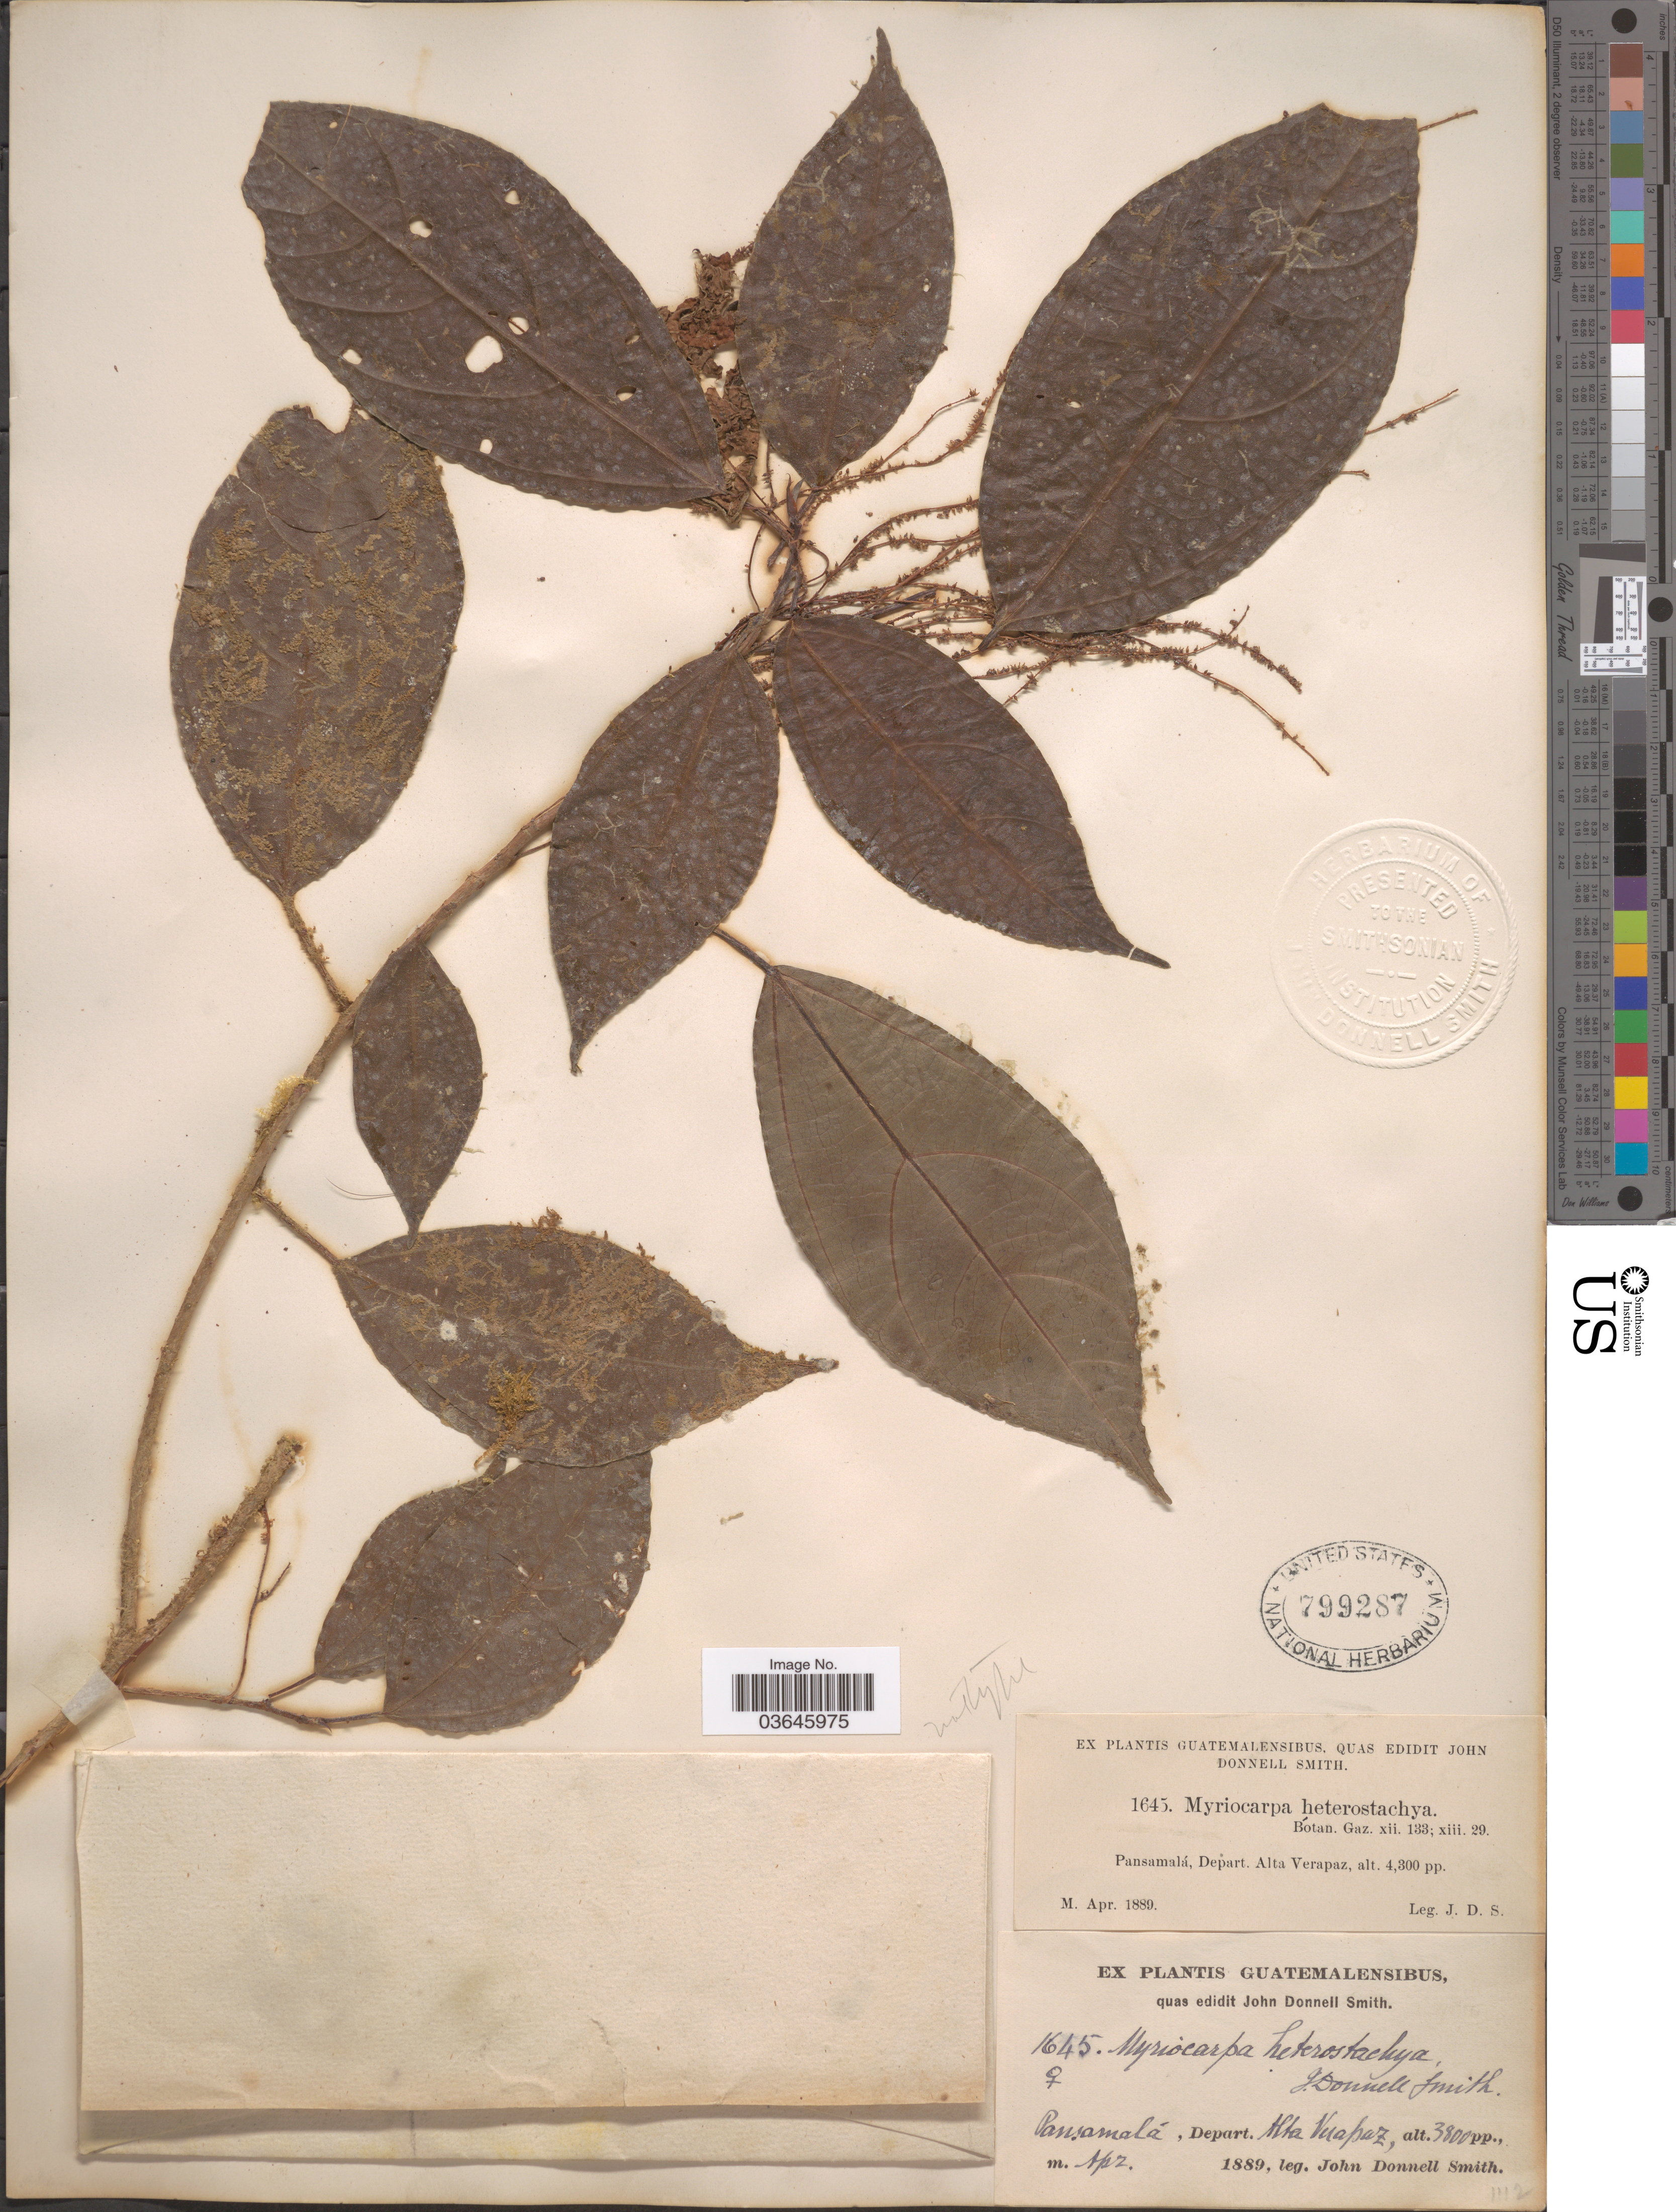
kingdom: Plantae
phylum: Tracheophyta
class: Magnoliopsida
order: Rosales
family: Urticaceae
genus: Myriocarpa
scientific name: Myriocarpa heterostachya Donn. Sm., nom. illeg.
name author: Donn. Sm.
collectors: J. Donnell Smith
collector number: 1645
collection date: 1889-04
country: Guatemala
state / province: Alta Verapaz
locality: Pansamalá, Depart. Alta Verapaz.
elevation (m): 1158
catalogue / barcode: US 799287